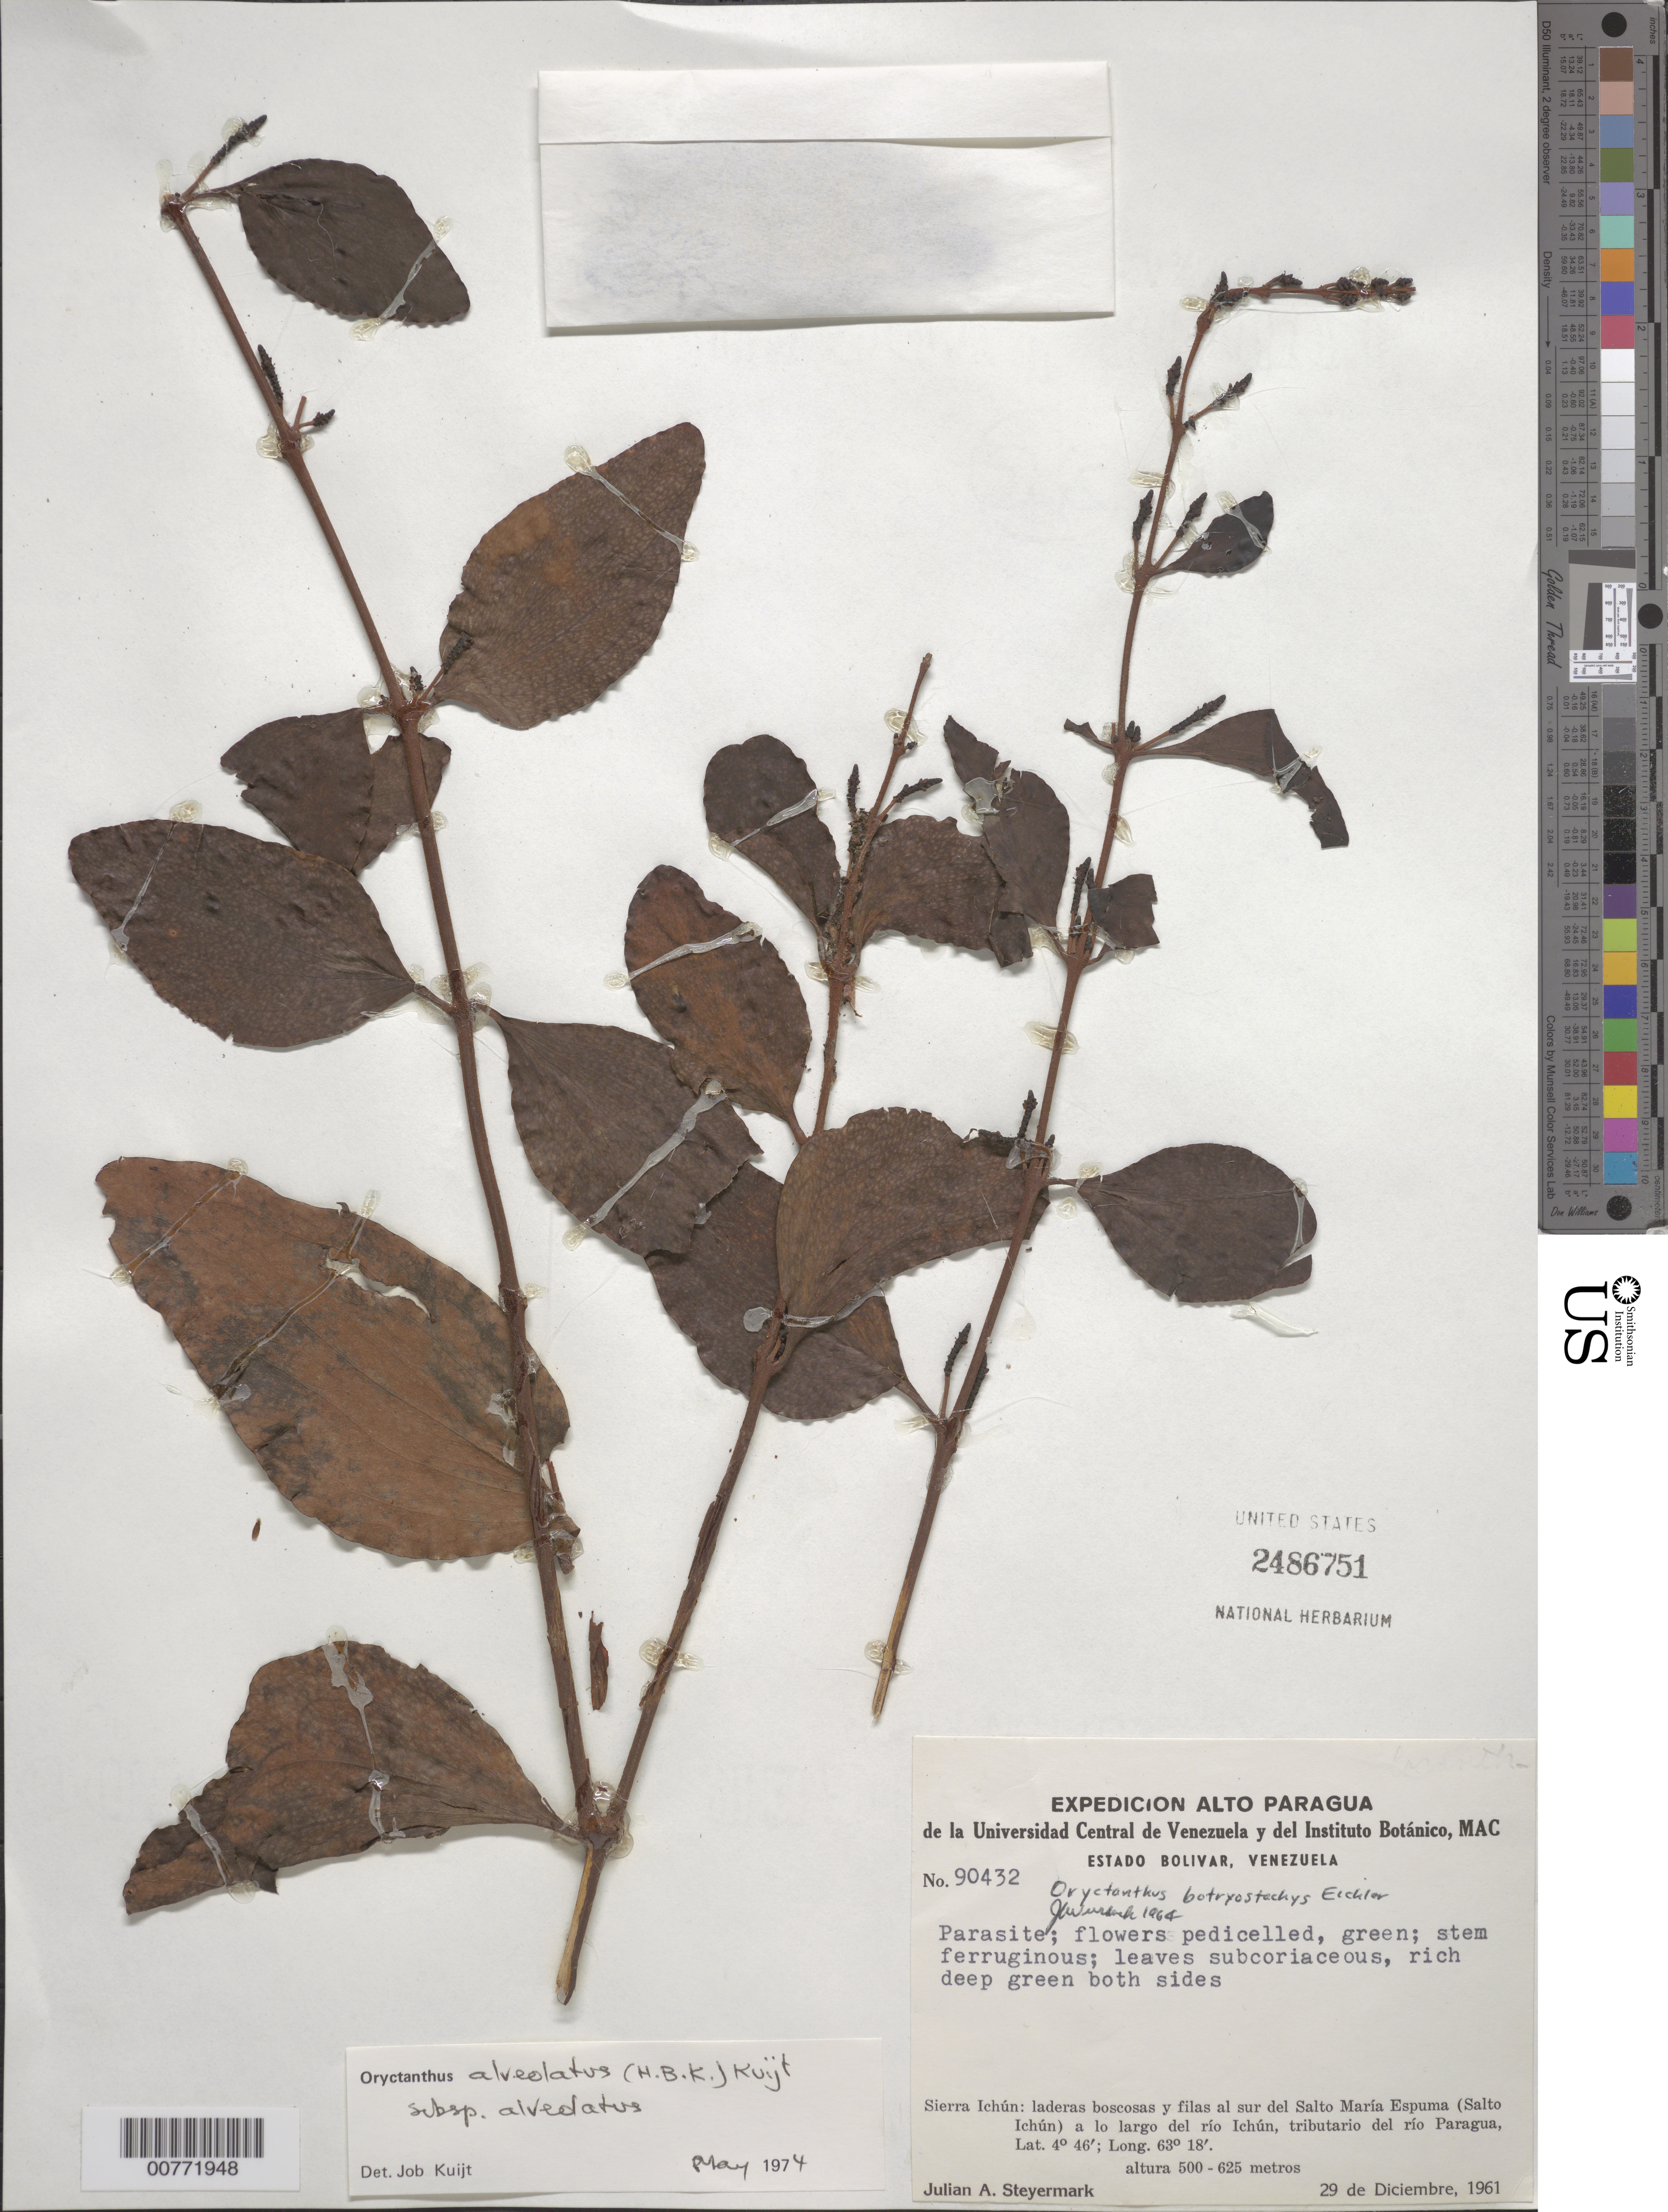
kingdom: Plantae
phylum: Tracheophyta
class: Magnoliopsida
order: Santalales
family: Loranthaceae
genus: Oryctanthus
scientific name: Oryctanthus alveolatus subsp. alveolatus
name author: (Kunth) Kuijt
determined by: Kuijt, Job, (CANADA)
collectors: J. Steyermark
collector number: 90432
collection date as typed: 29-Dec-61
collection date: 1961-12-29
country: Venezuela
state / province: Bolívar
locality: Sierra Ichún: Salto María Espuma (Salto Ichún) del Río Ichún (tributary of río Paragua)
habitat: Laderas boscosas y filas al sur del salto Maria Espuma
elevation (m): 500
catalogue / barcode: US 2486751